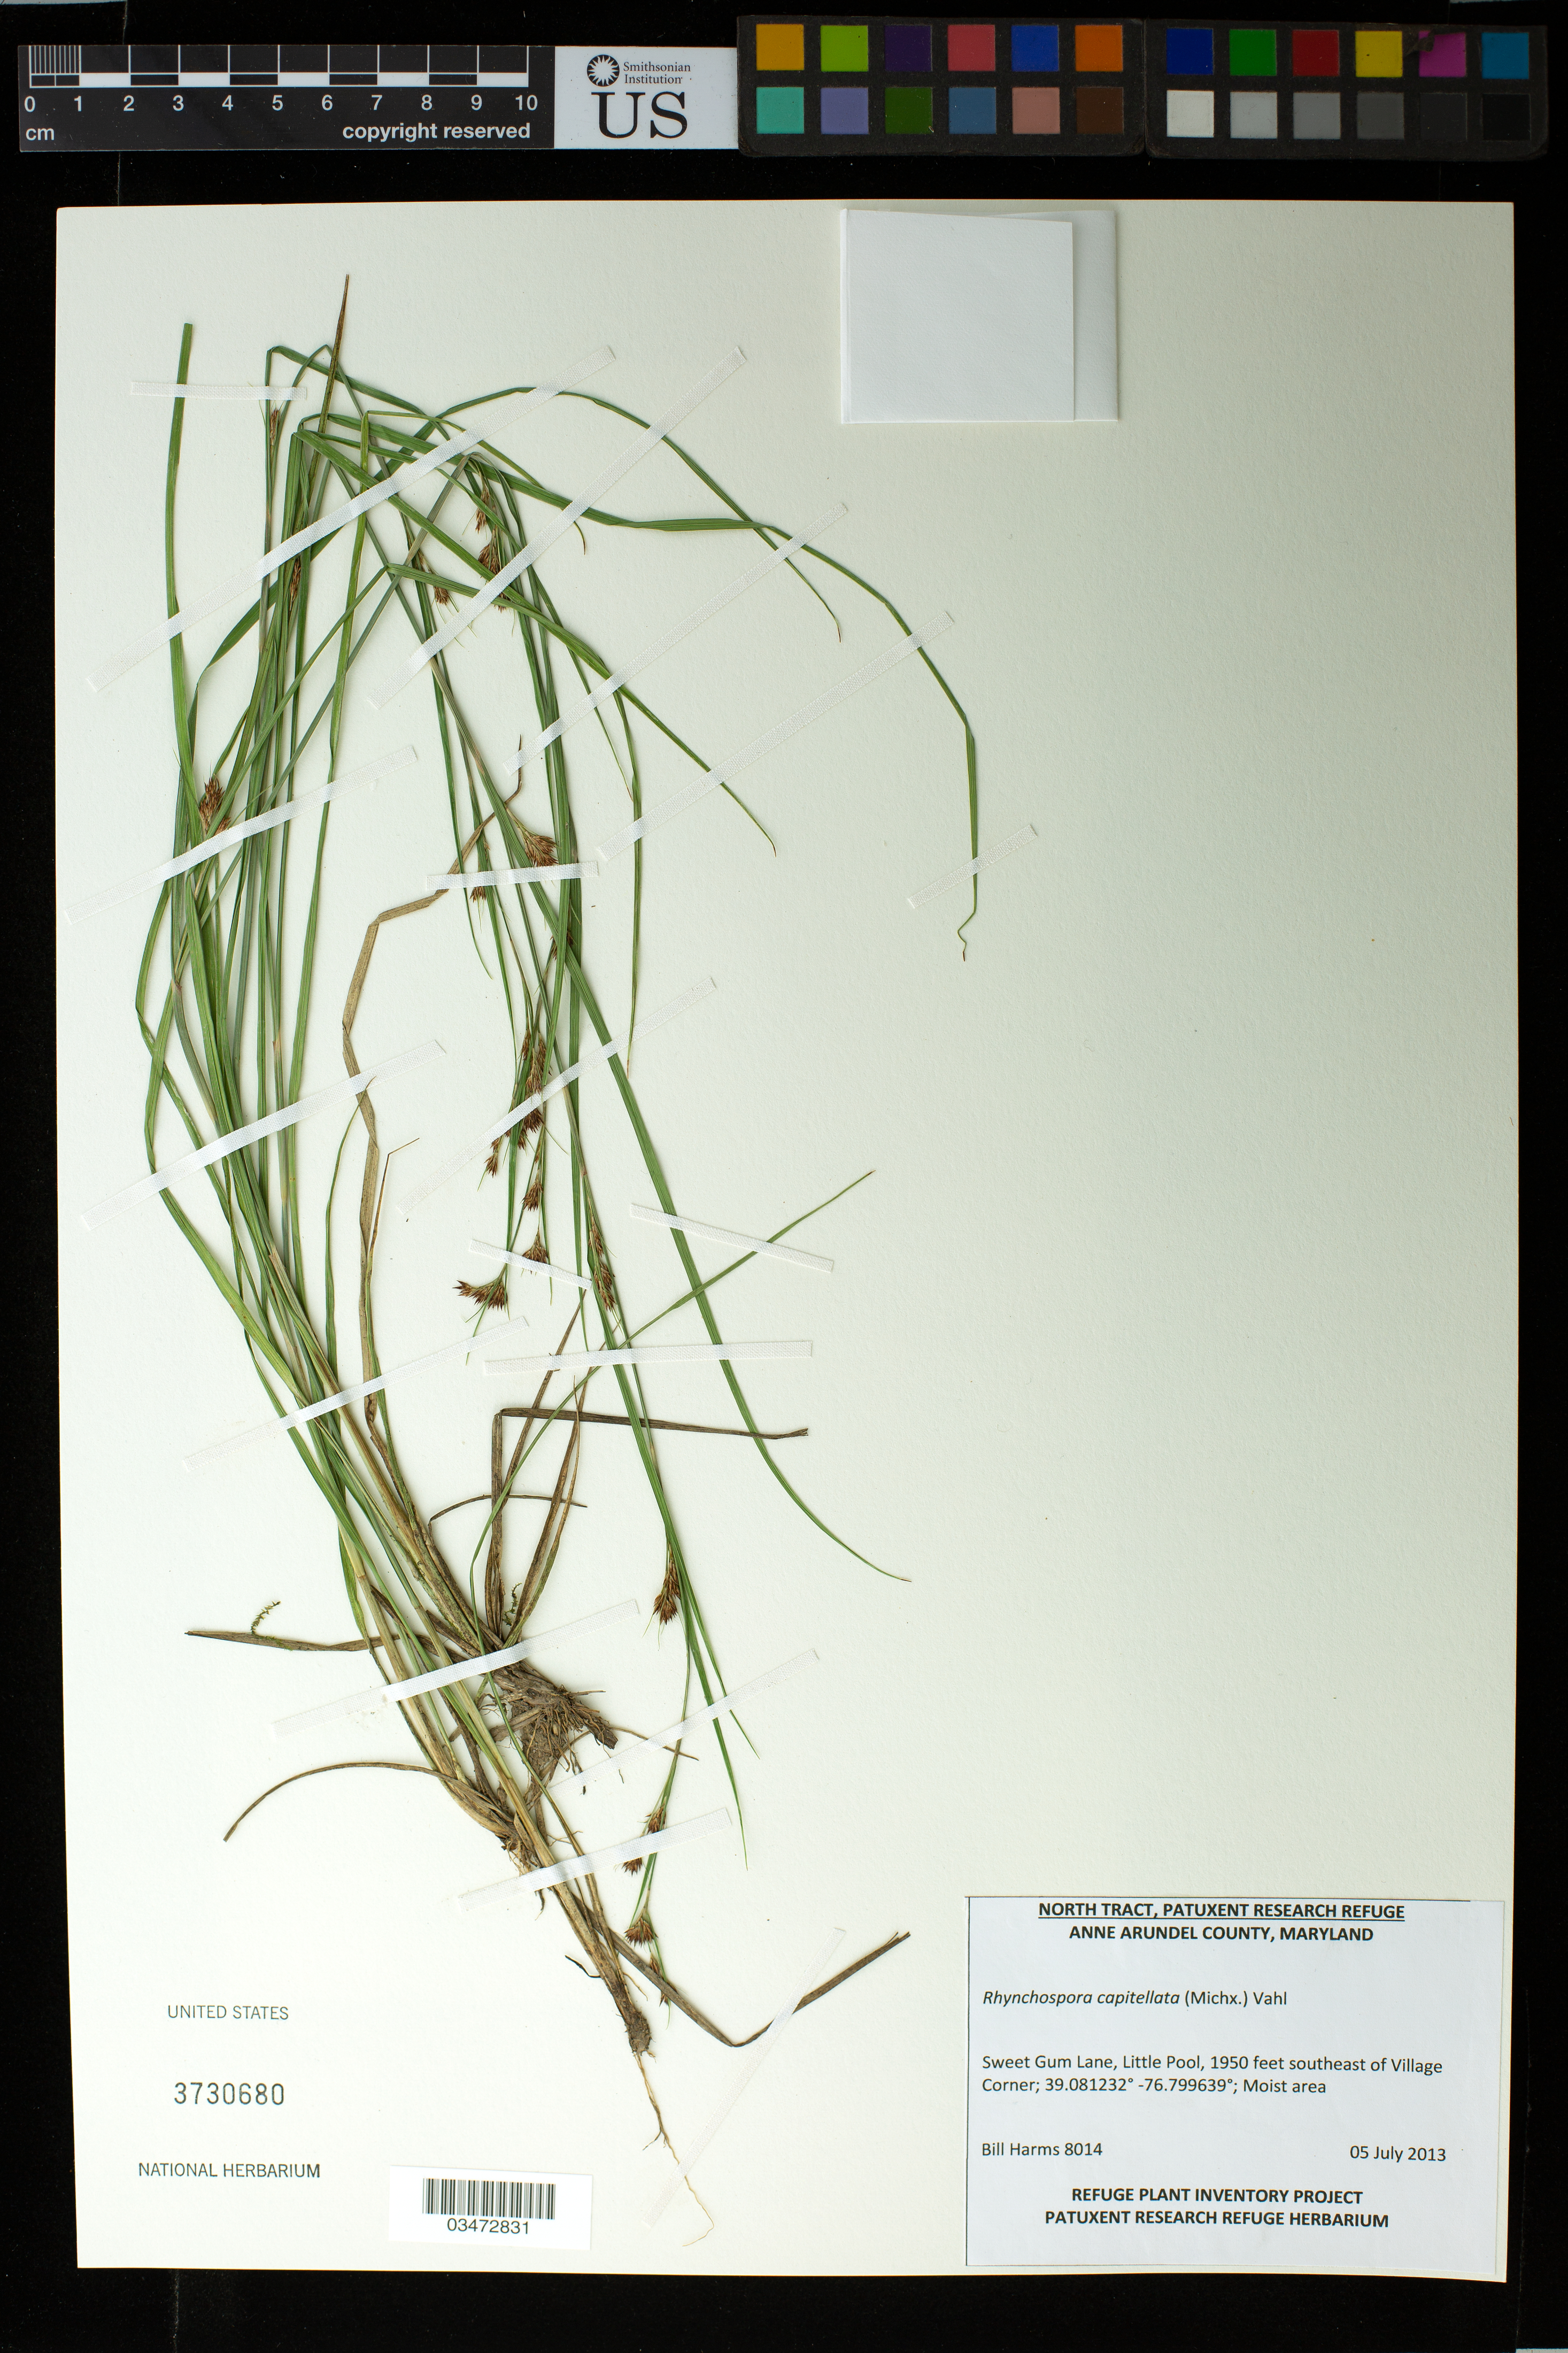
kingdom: Plantae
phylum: Tracheophyta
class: Liliopsida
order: Poales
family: Cyperaceae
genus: Rhynchospora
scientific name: Rhynchospora capitellata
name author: (Michx.) Vahl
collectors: B. Harms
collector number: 8014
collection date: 2013-07-05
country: United States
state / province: Maryland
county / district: Anne Arundel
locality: Sweet Gum Lane, Little Pool, 1950 feet southeast of Village Corner; Moist Area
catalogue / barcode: US 3730680